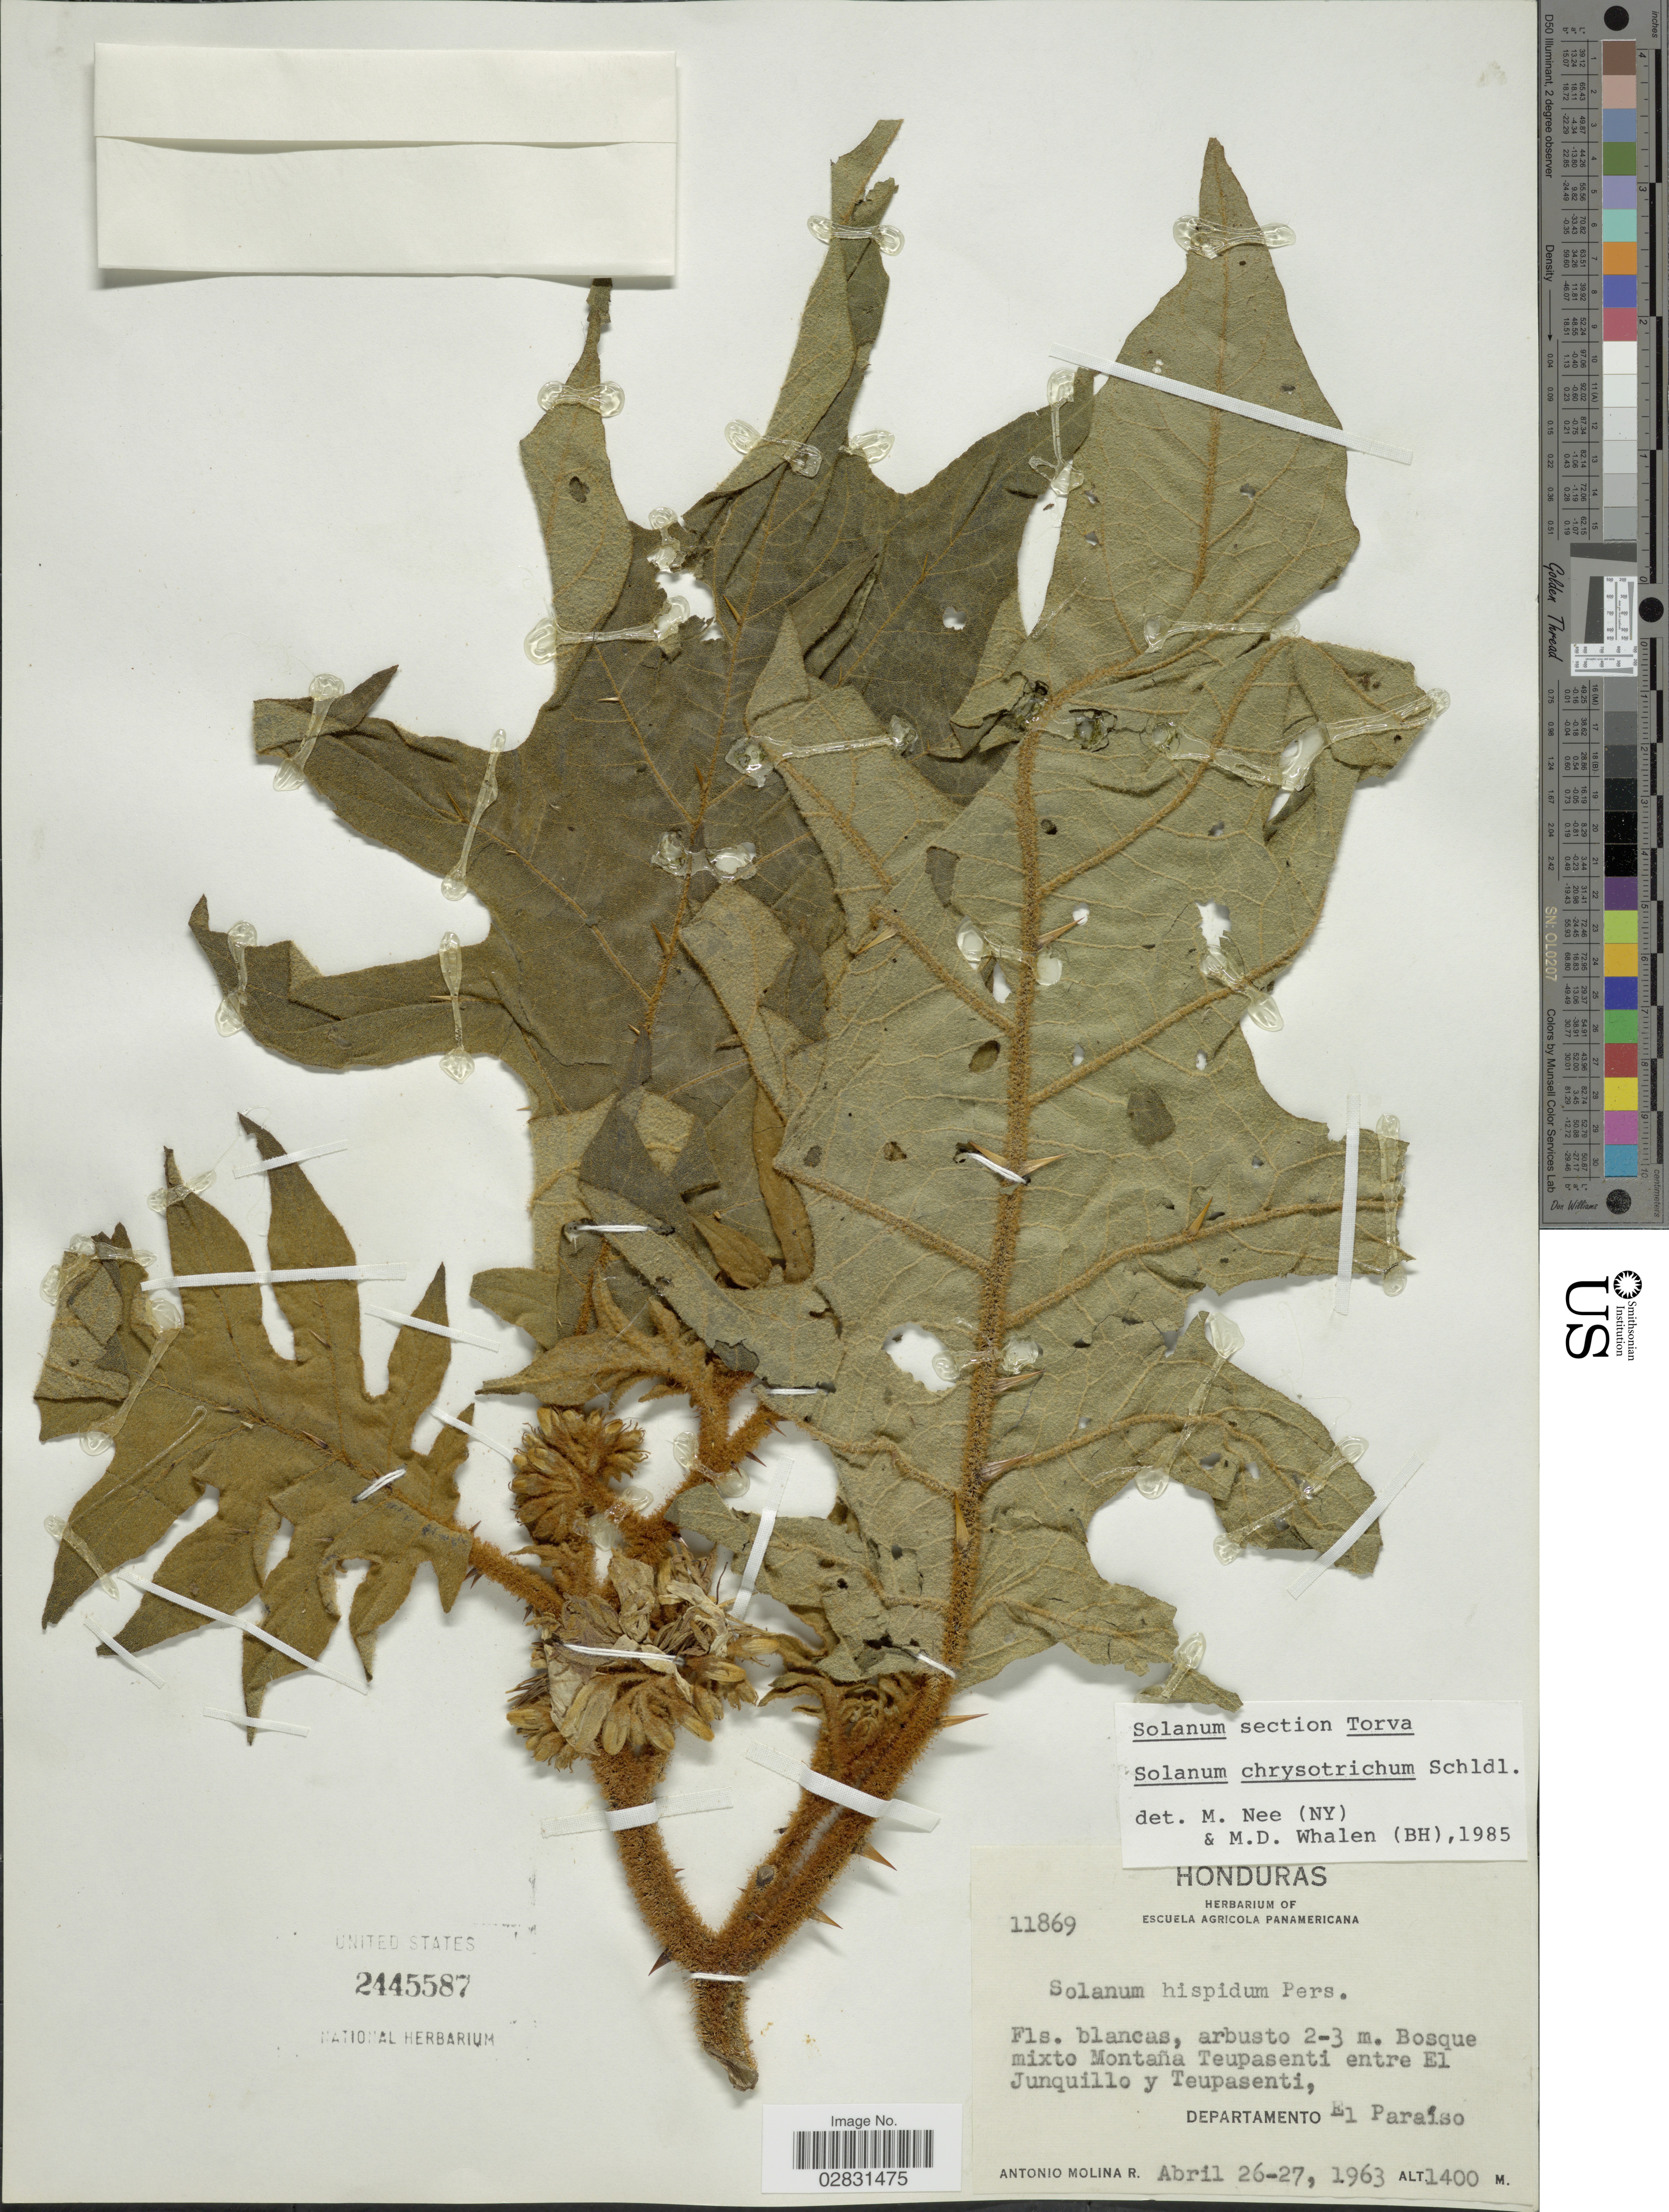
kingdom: Plantae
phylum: Tracheophyta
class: Magnoliopsida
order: Solanales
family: Solanaceae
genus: Solanum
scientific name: Solanum chrysotrichum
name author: Schltdl.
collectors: A. Molina R.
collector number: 11869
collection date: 1963-04-26/1963-04-27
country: Honduras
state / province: El Paraíso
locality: Bosque mixto Montaña Teupasenti entre El Junquillo y Teupasenti, Departamento El Paraíso.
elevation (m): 1400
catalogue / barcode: US 2445587